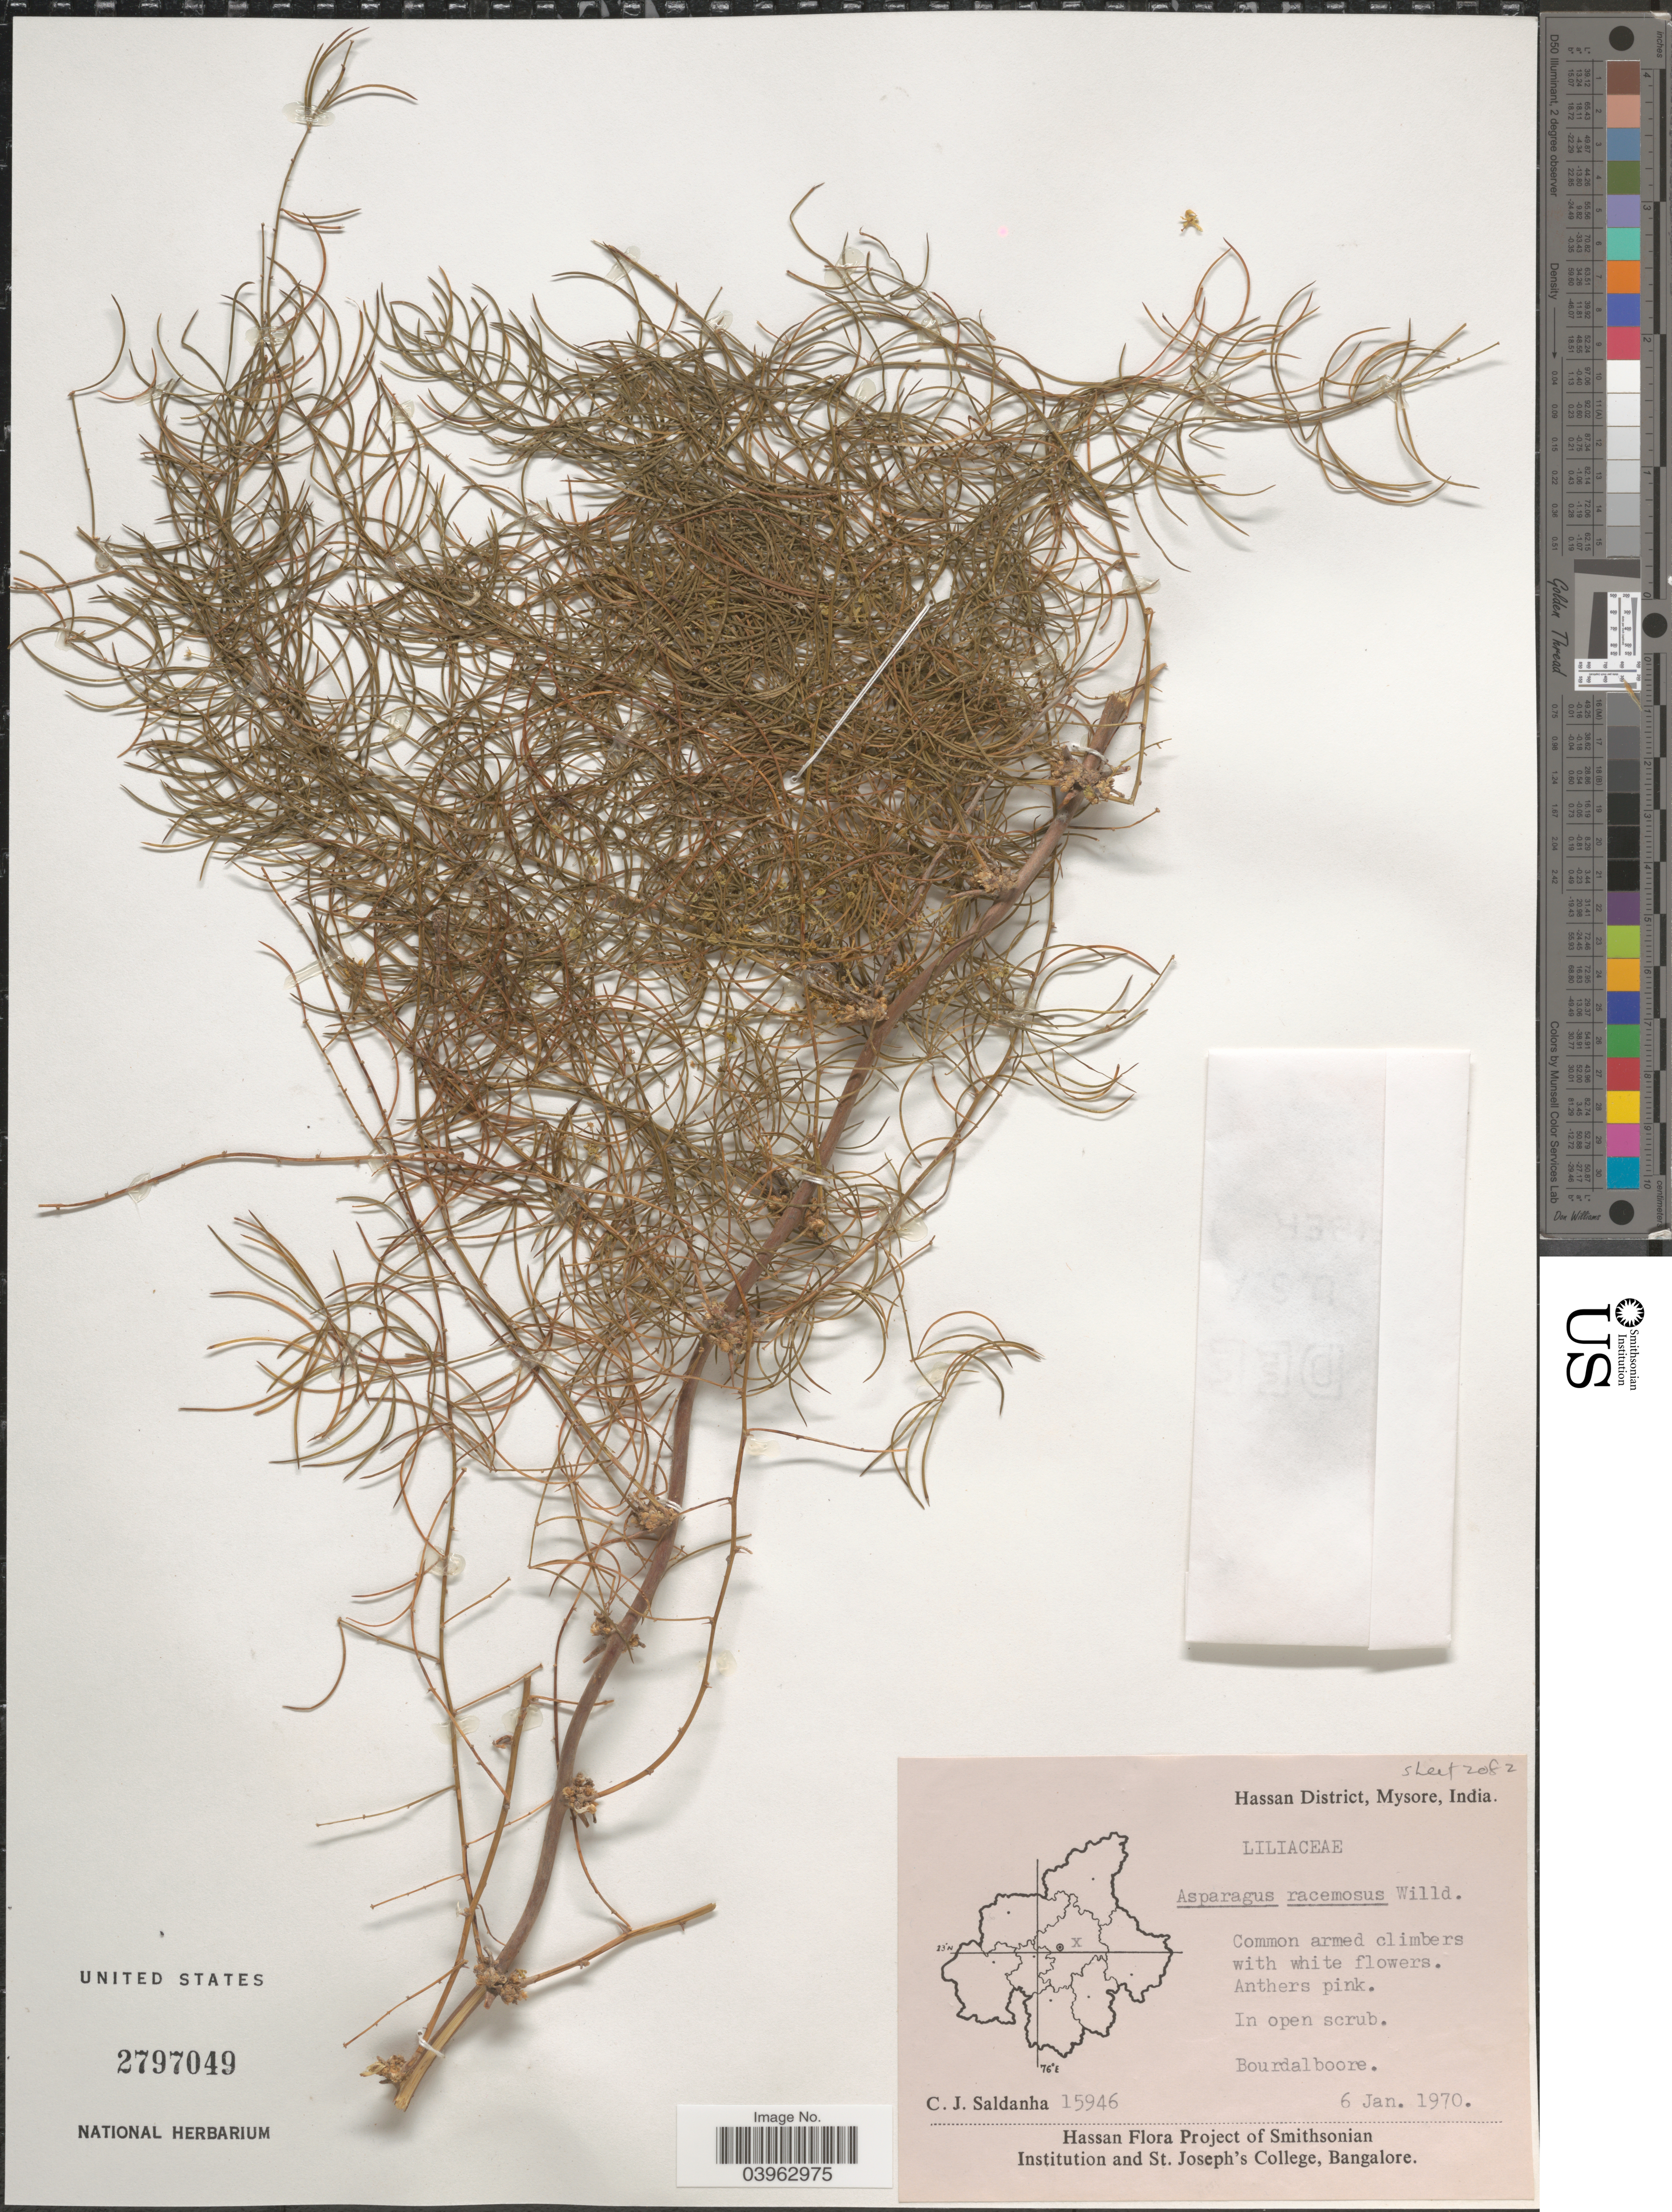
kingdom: Plantae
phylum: Tracheophyta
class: Liliopsida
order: Asparagales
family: Asparagaceae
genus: Asparagus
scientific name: Asparagus racemosus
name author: Willd.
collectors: C. J. Saldanha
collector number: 15946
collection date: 1970-01-06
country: India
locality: Hassan District, Mysore. Bourdalboore.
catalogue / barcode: US 2797049